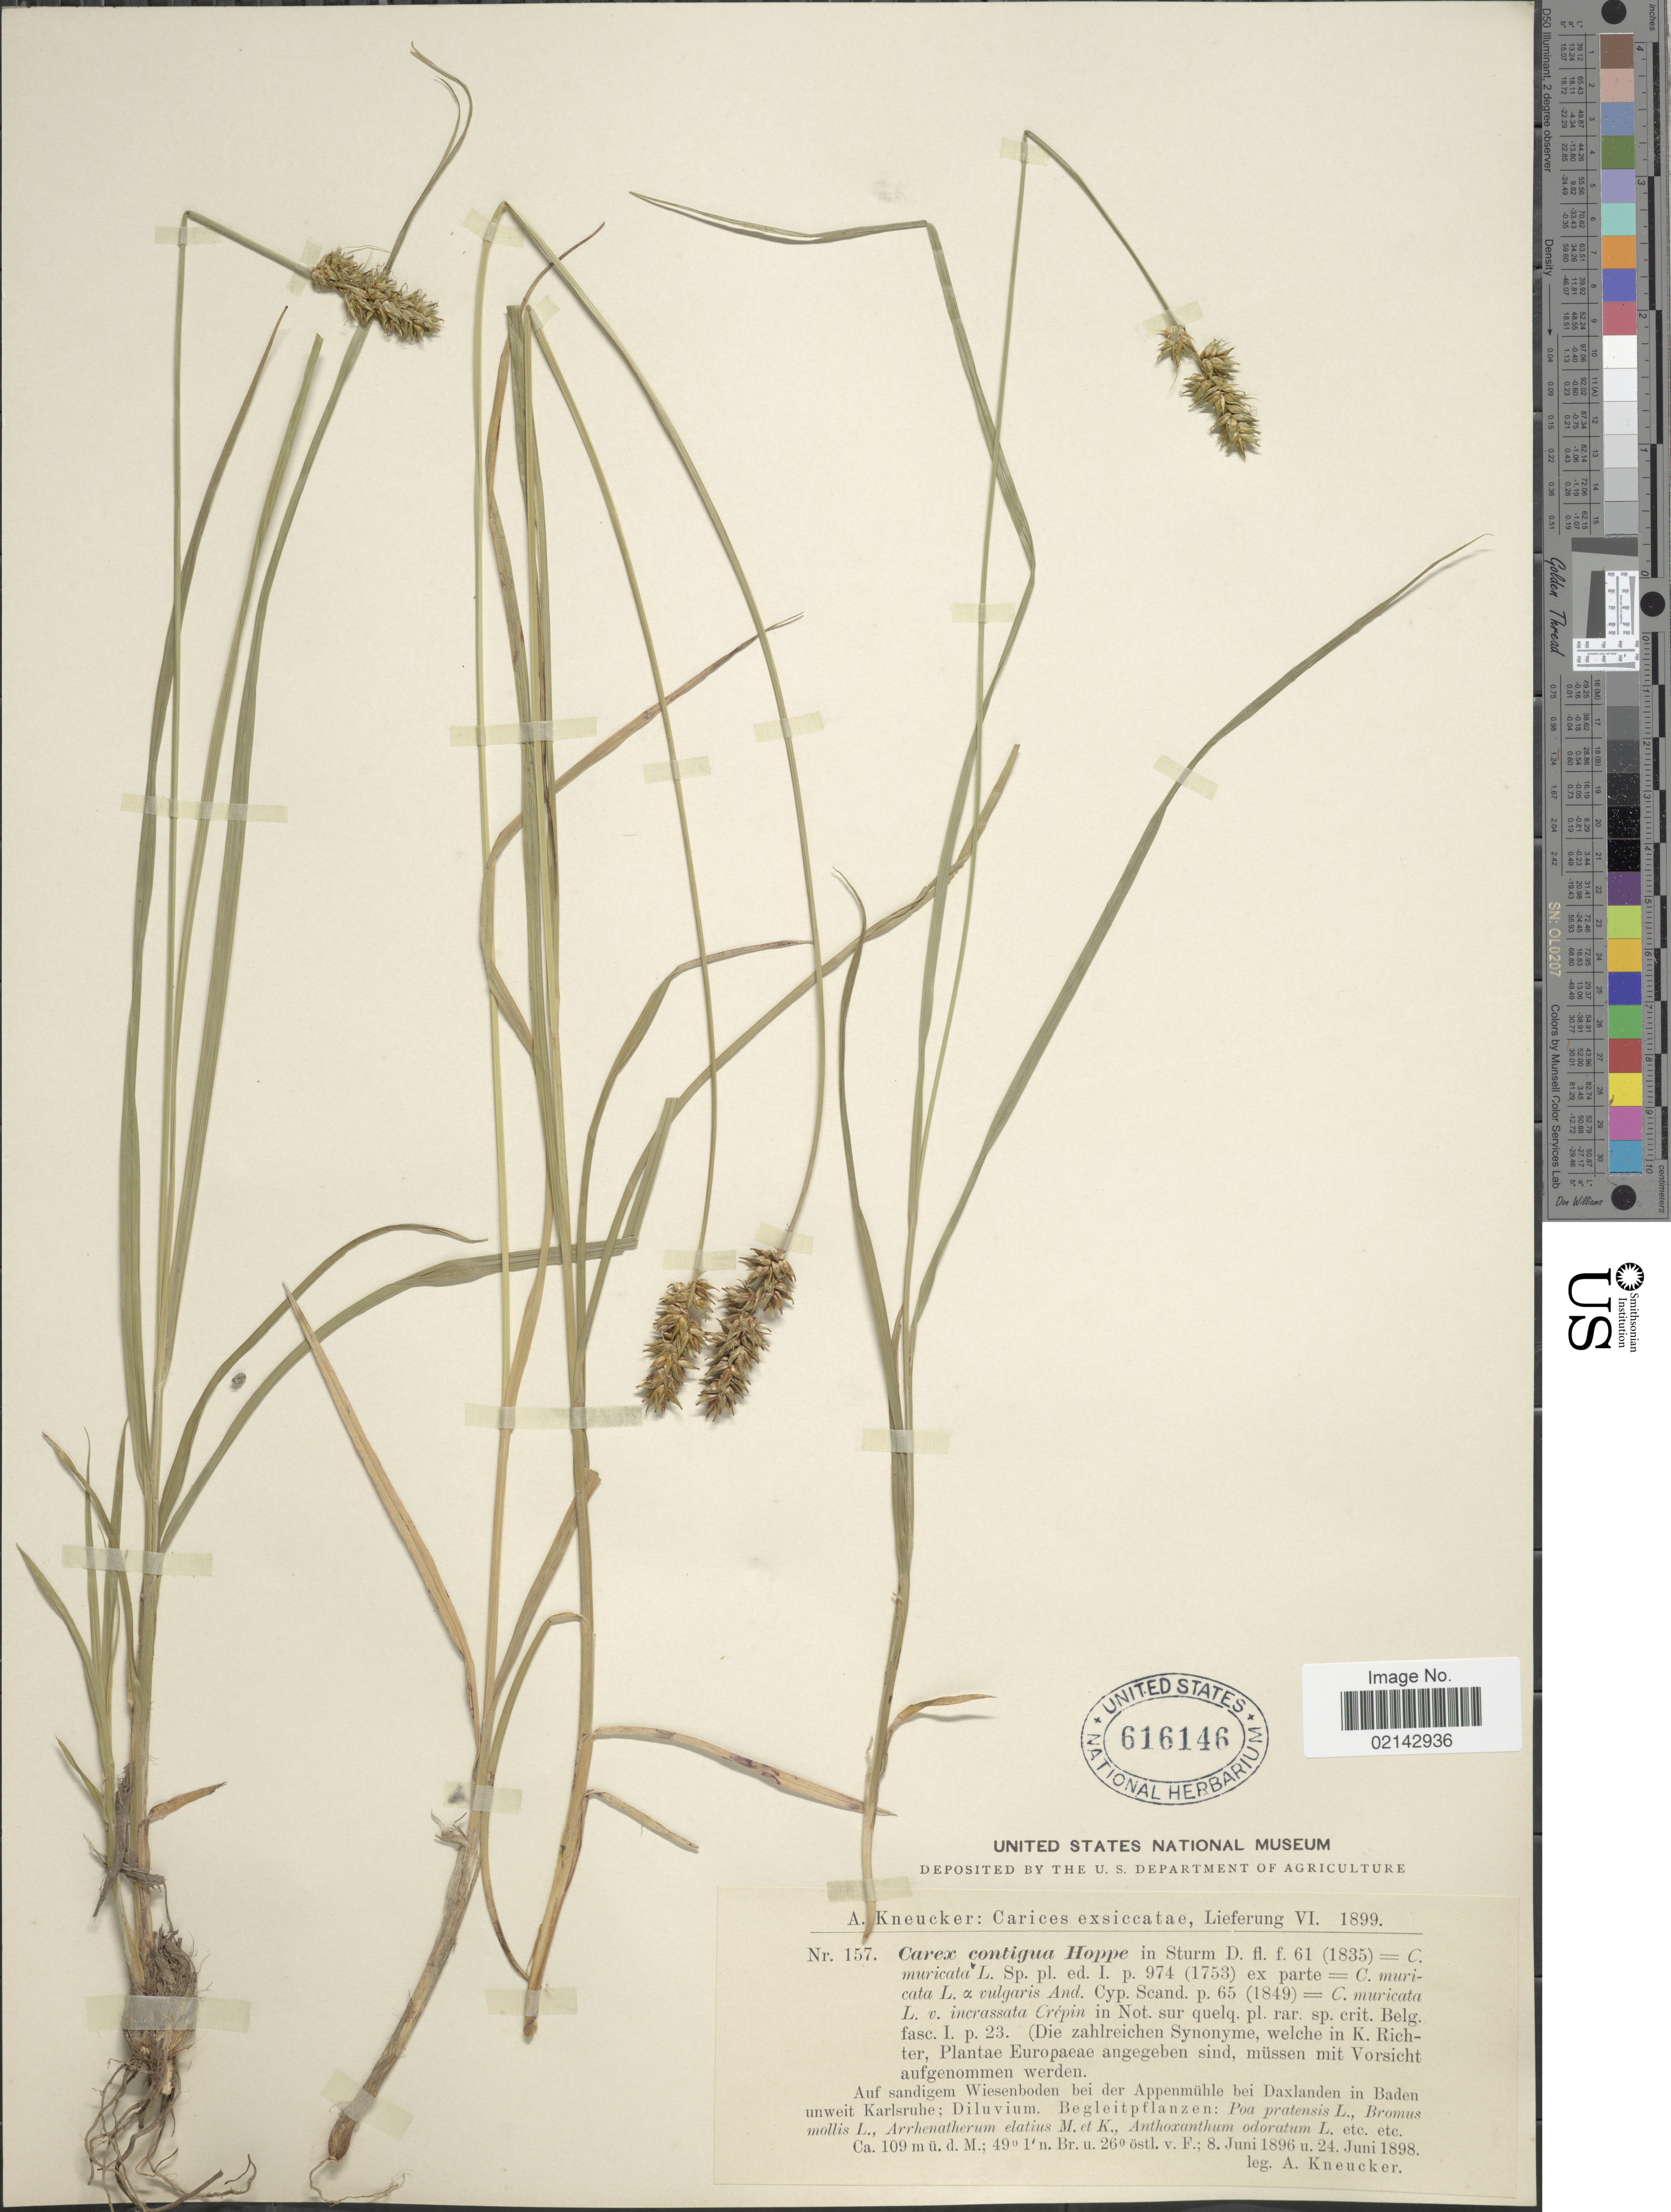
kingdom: Plantae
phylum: Tracheophyta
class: Liliopsida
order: Poales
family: Cyperaceae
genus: Carex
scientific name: Carex spicata subsp. spicata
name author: Huds.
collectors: A. Kneucker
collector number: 157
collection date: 1896-06-08/1898-06-24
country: Germany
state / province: Baden-Württemberg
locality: Auf sandigem Wiesenboden bei der Appenmuhle bei Daxlanden in Baden unweit Karlsruhe; Diluvium.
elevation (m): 109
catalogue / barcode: US 616146